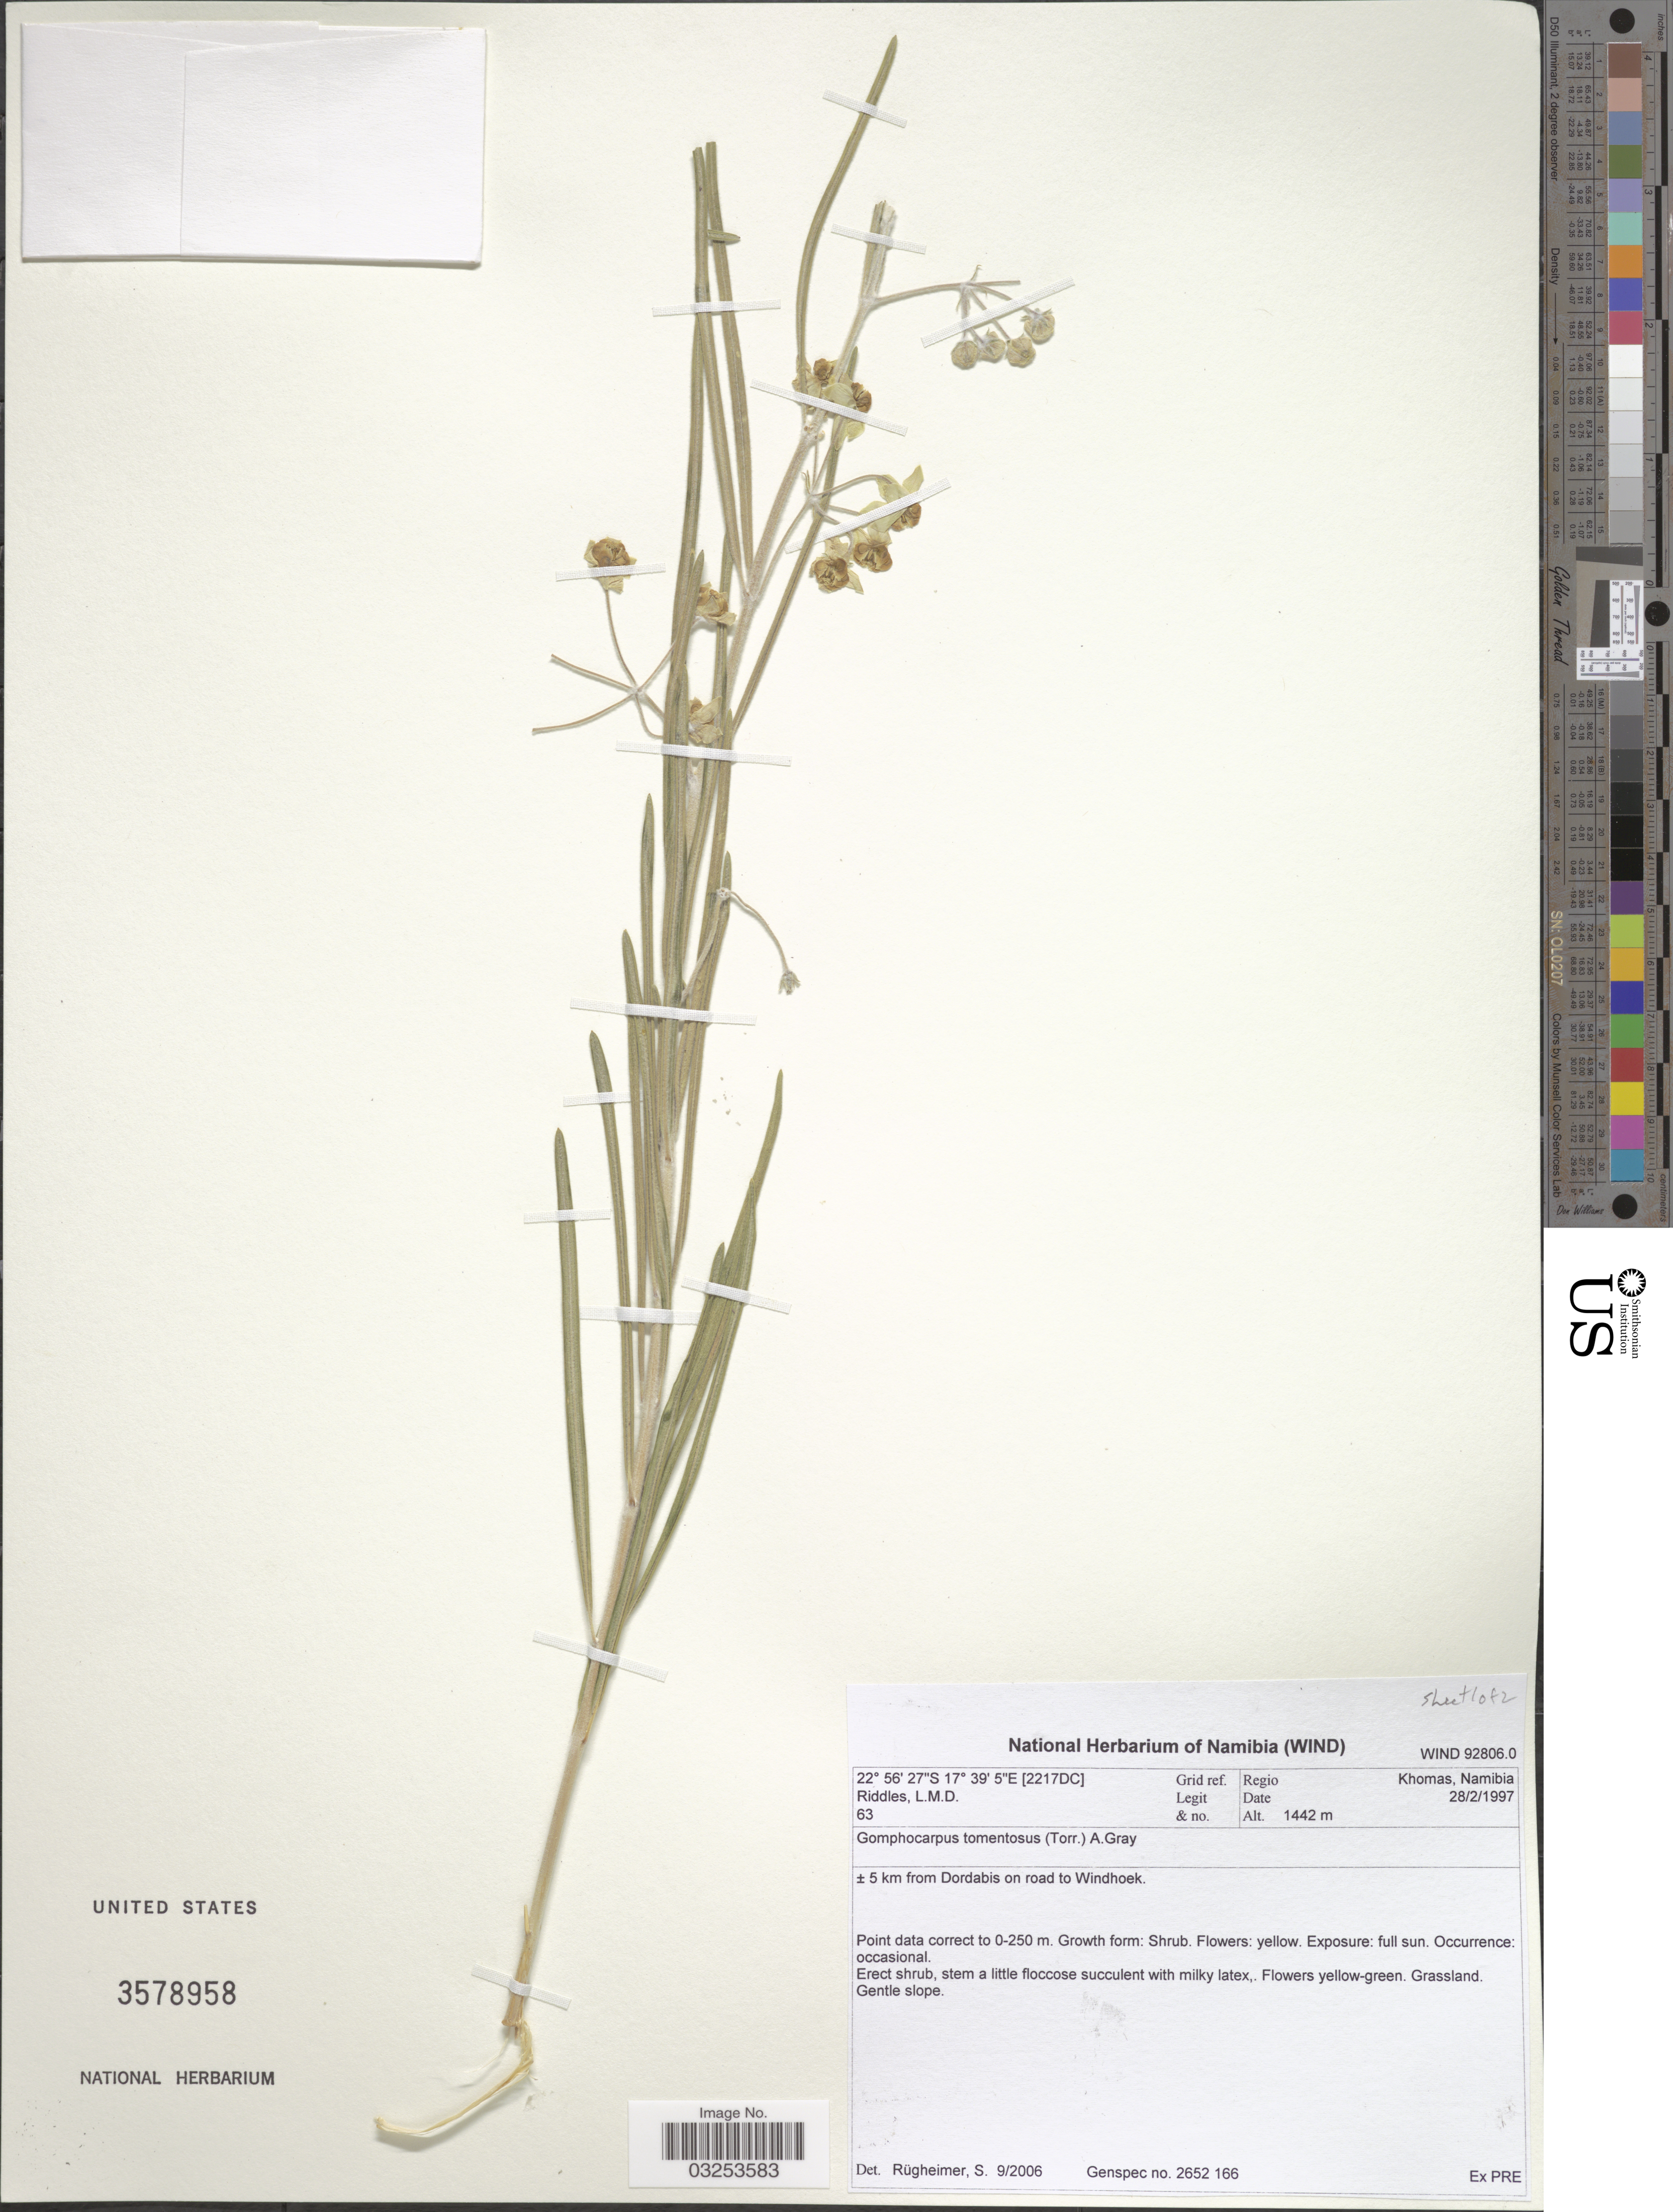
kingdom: Plantae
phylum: Tracheophyta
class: Magnoliopsida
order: Gentianales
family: Apocynaceae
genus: Gomphocarpus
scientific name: Gomphocarpus tomentosus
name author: Burch.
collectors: L. Riddles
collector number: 63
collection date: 1997-02-28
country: Namibia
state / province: Khomas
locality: Regio Khomas, Namibia. Grid ref. (2217DC). ± 5 km from Dordabis on road to Windhoek.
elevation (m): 1442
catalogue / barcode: US 3578958